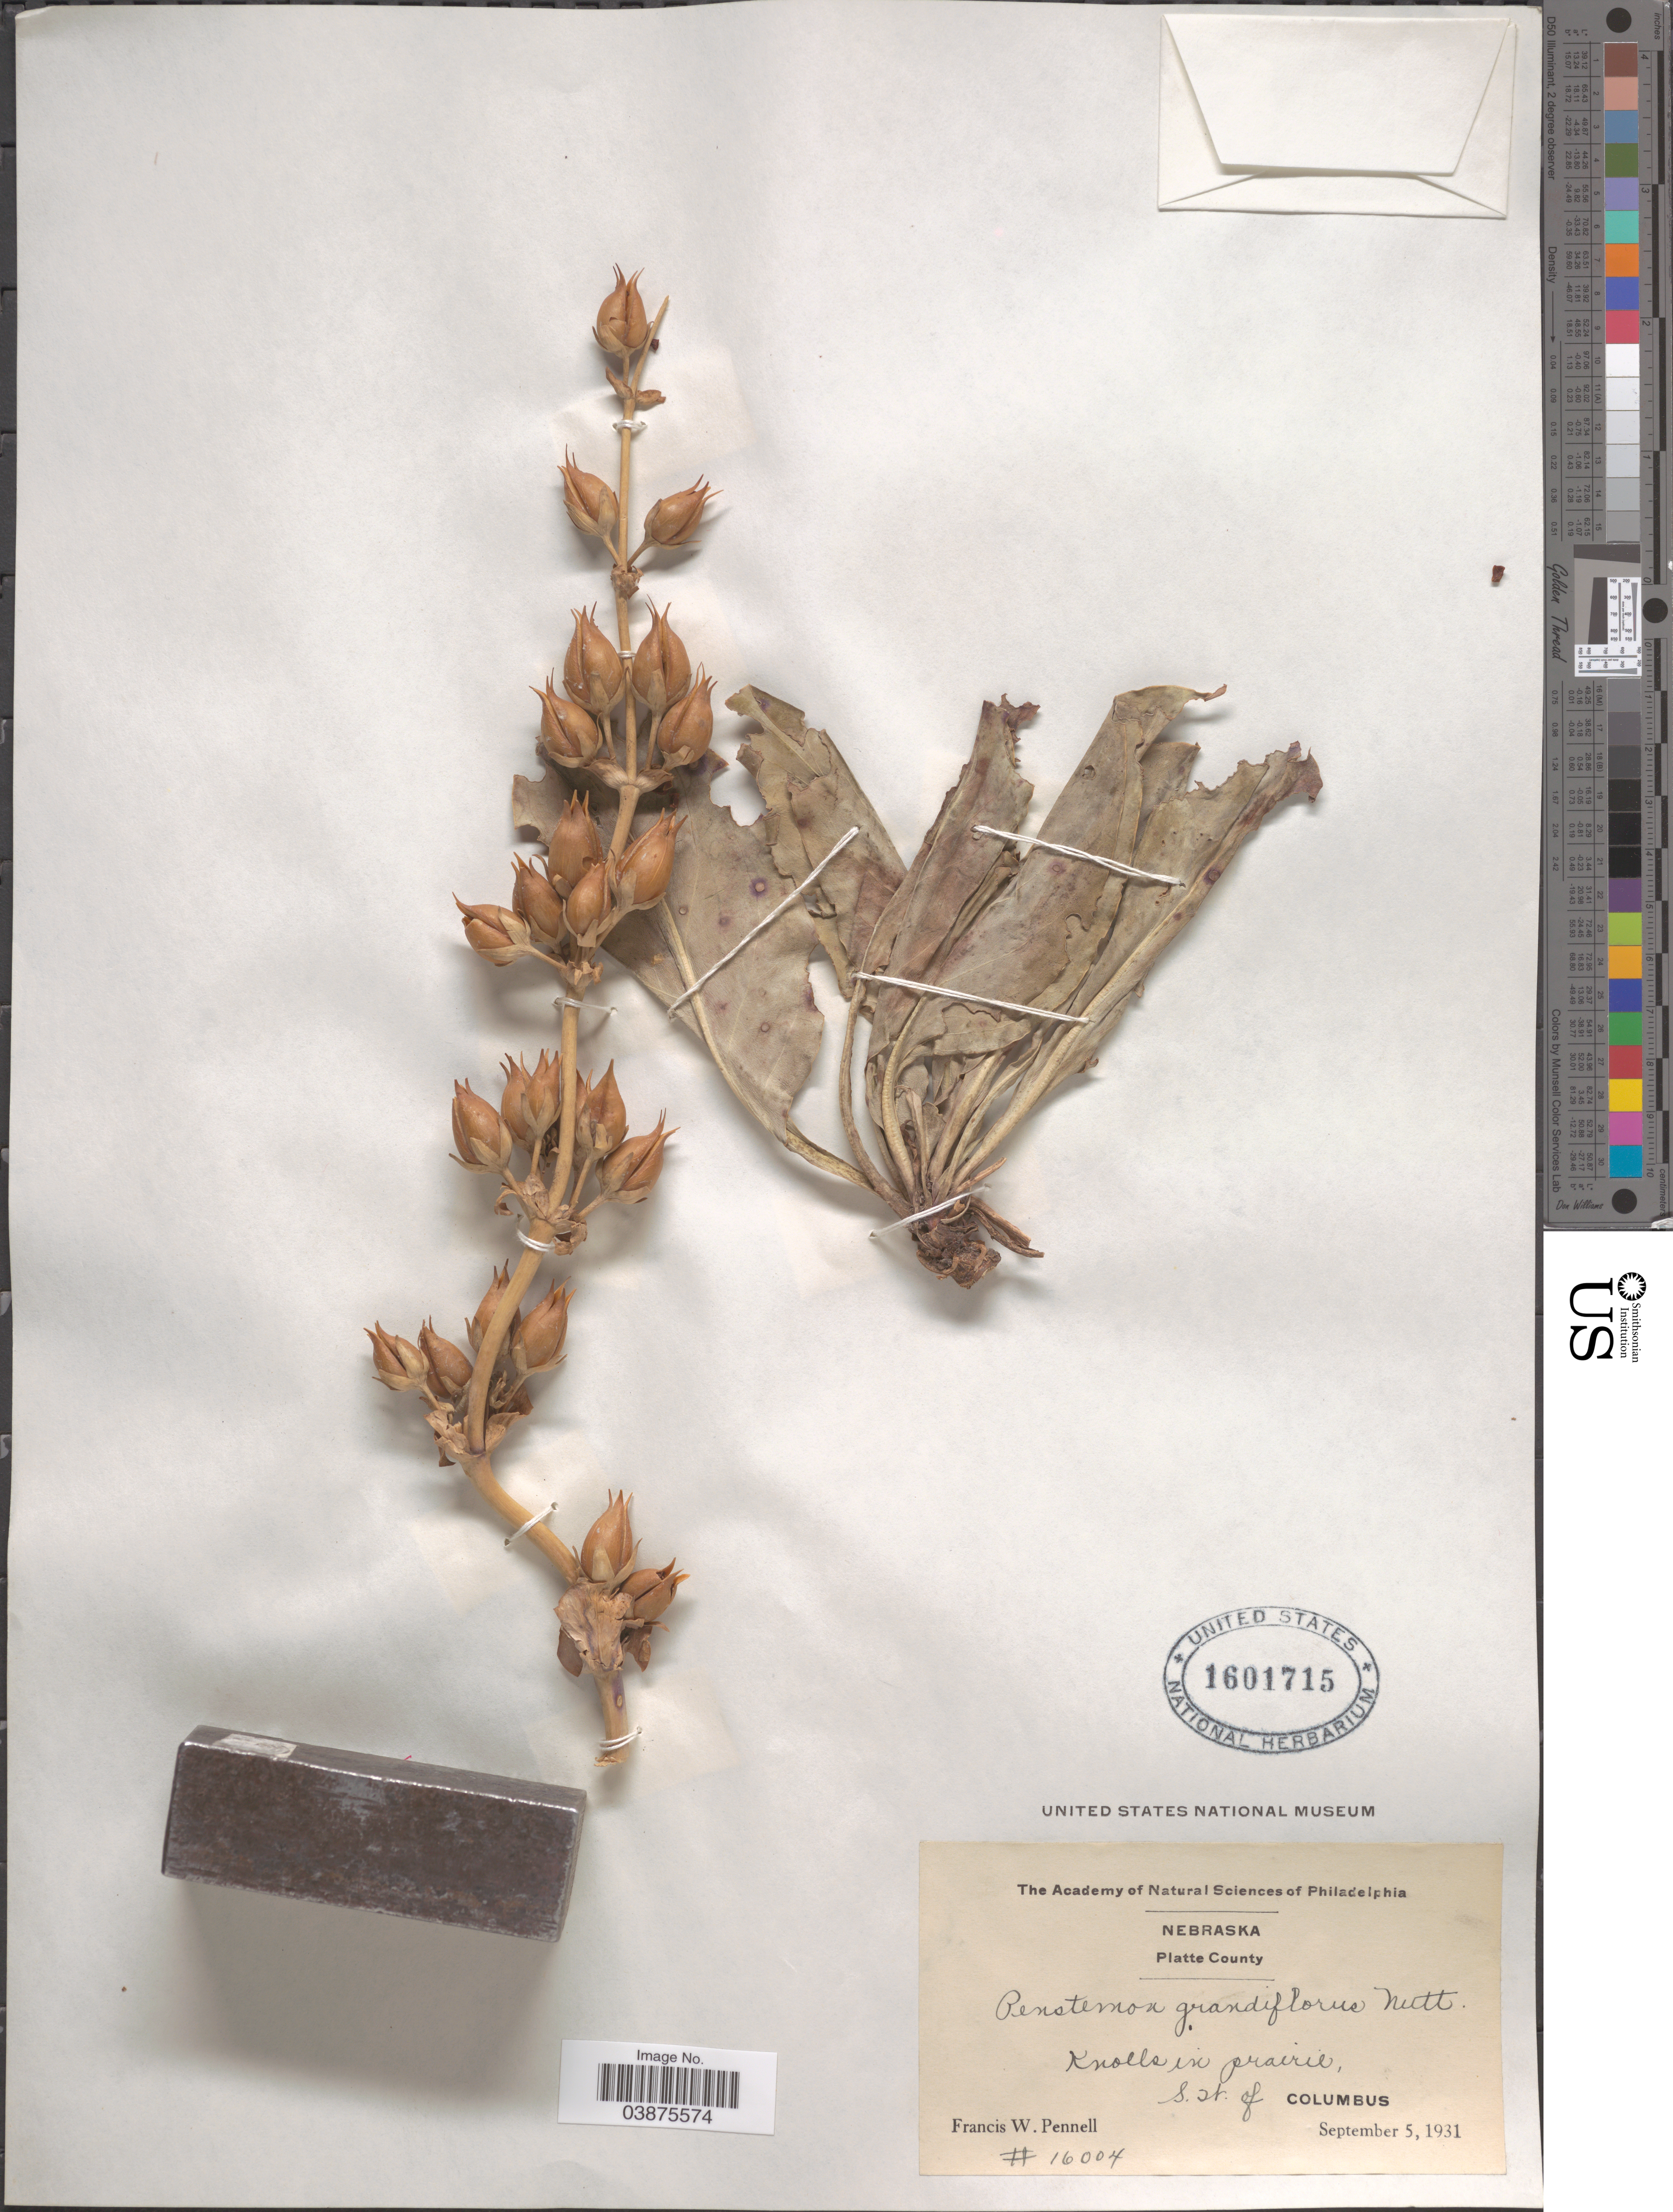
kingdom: Plantae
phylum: Tracheophyta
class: Magnoliopsida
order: Lamiales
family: Plantaginaceae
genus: Penstemon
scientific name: Penstemon grandiflorus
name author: Nutt.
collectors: F. W. Pennell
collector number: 16004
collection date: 1931-09-05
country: United States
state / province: Nebraska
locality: Platte County. S.W. of Columbus.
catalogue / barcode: US 1601715